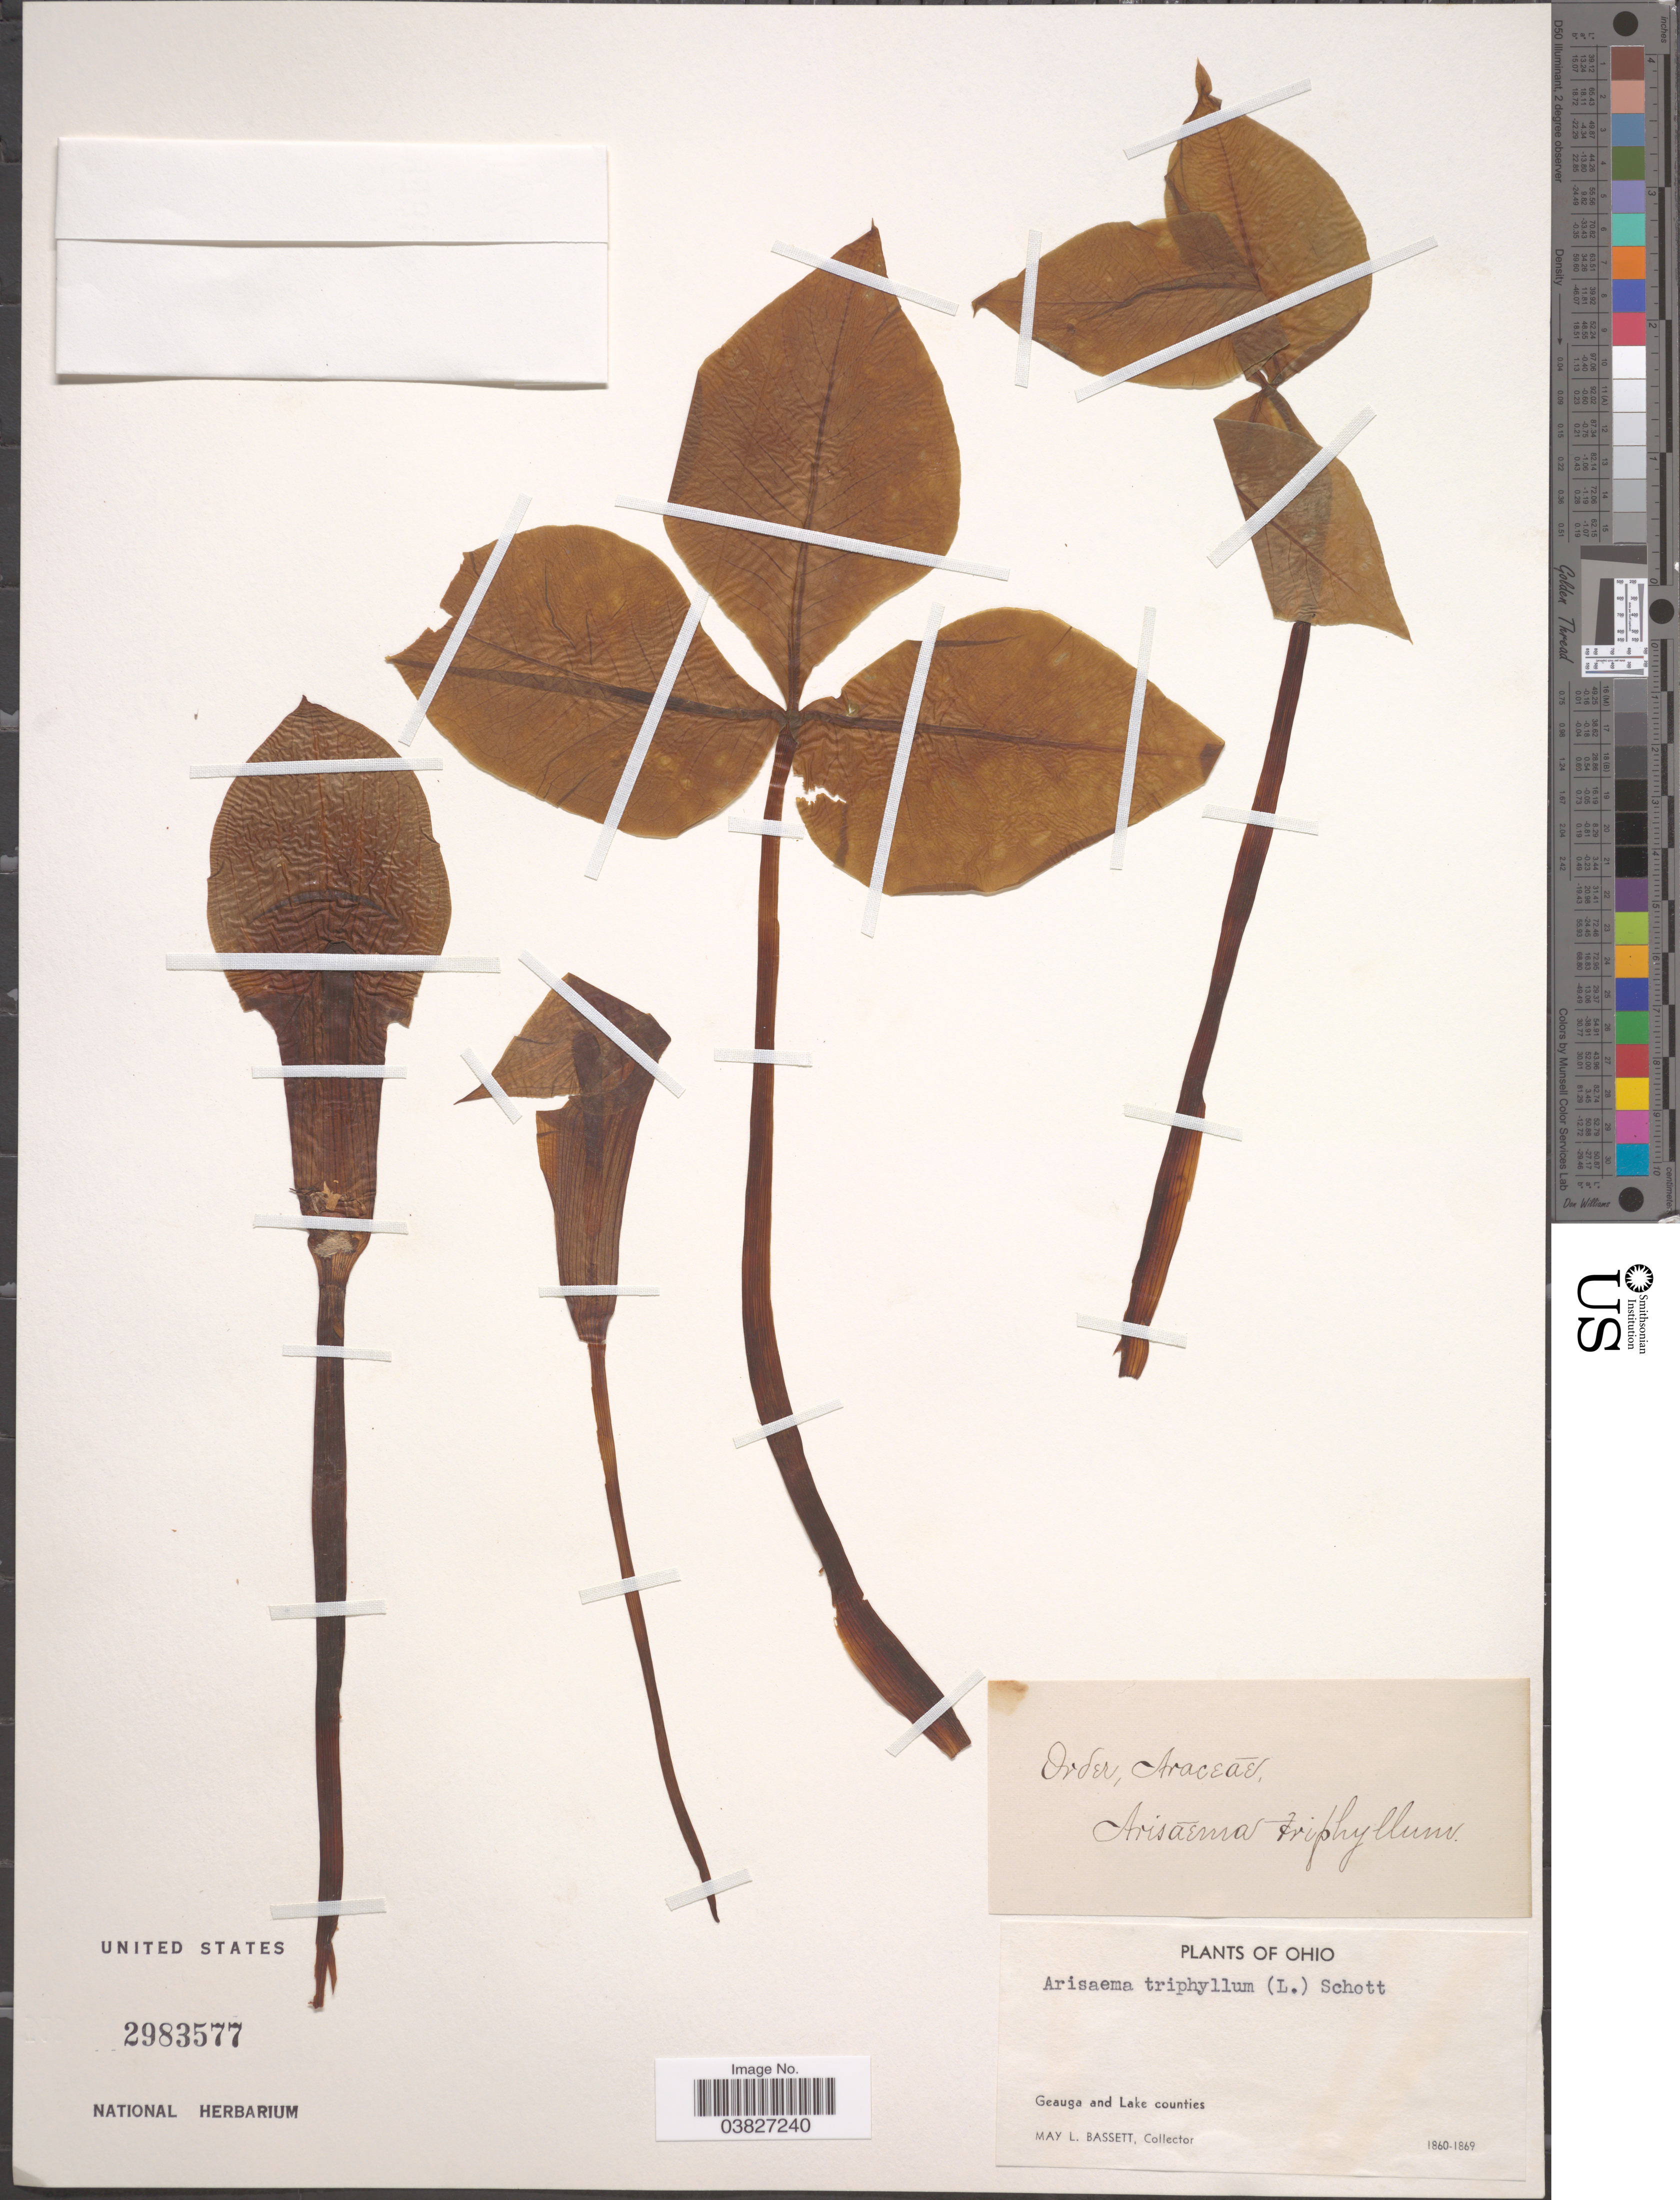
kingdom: Plantae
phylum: Tracheophyta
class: Liliopsida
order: Alismatales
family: Araceae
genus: Arisaema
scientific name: Arisaema triphyllum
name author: (L.) Schott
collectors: M. L. Bassett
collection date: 1860/1869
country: United States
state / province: Ohio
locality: Geauga and Lake counties.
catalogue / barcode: US 2983577